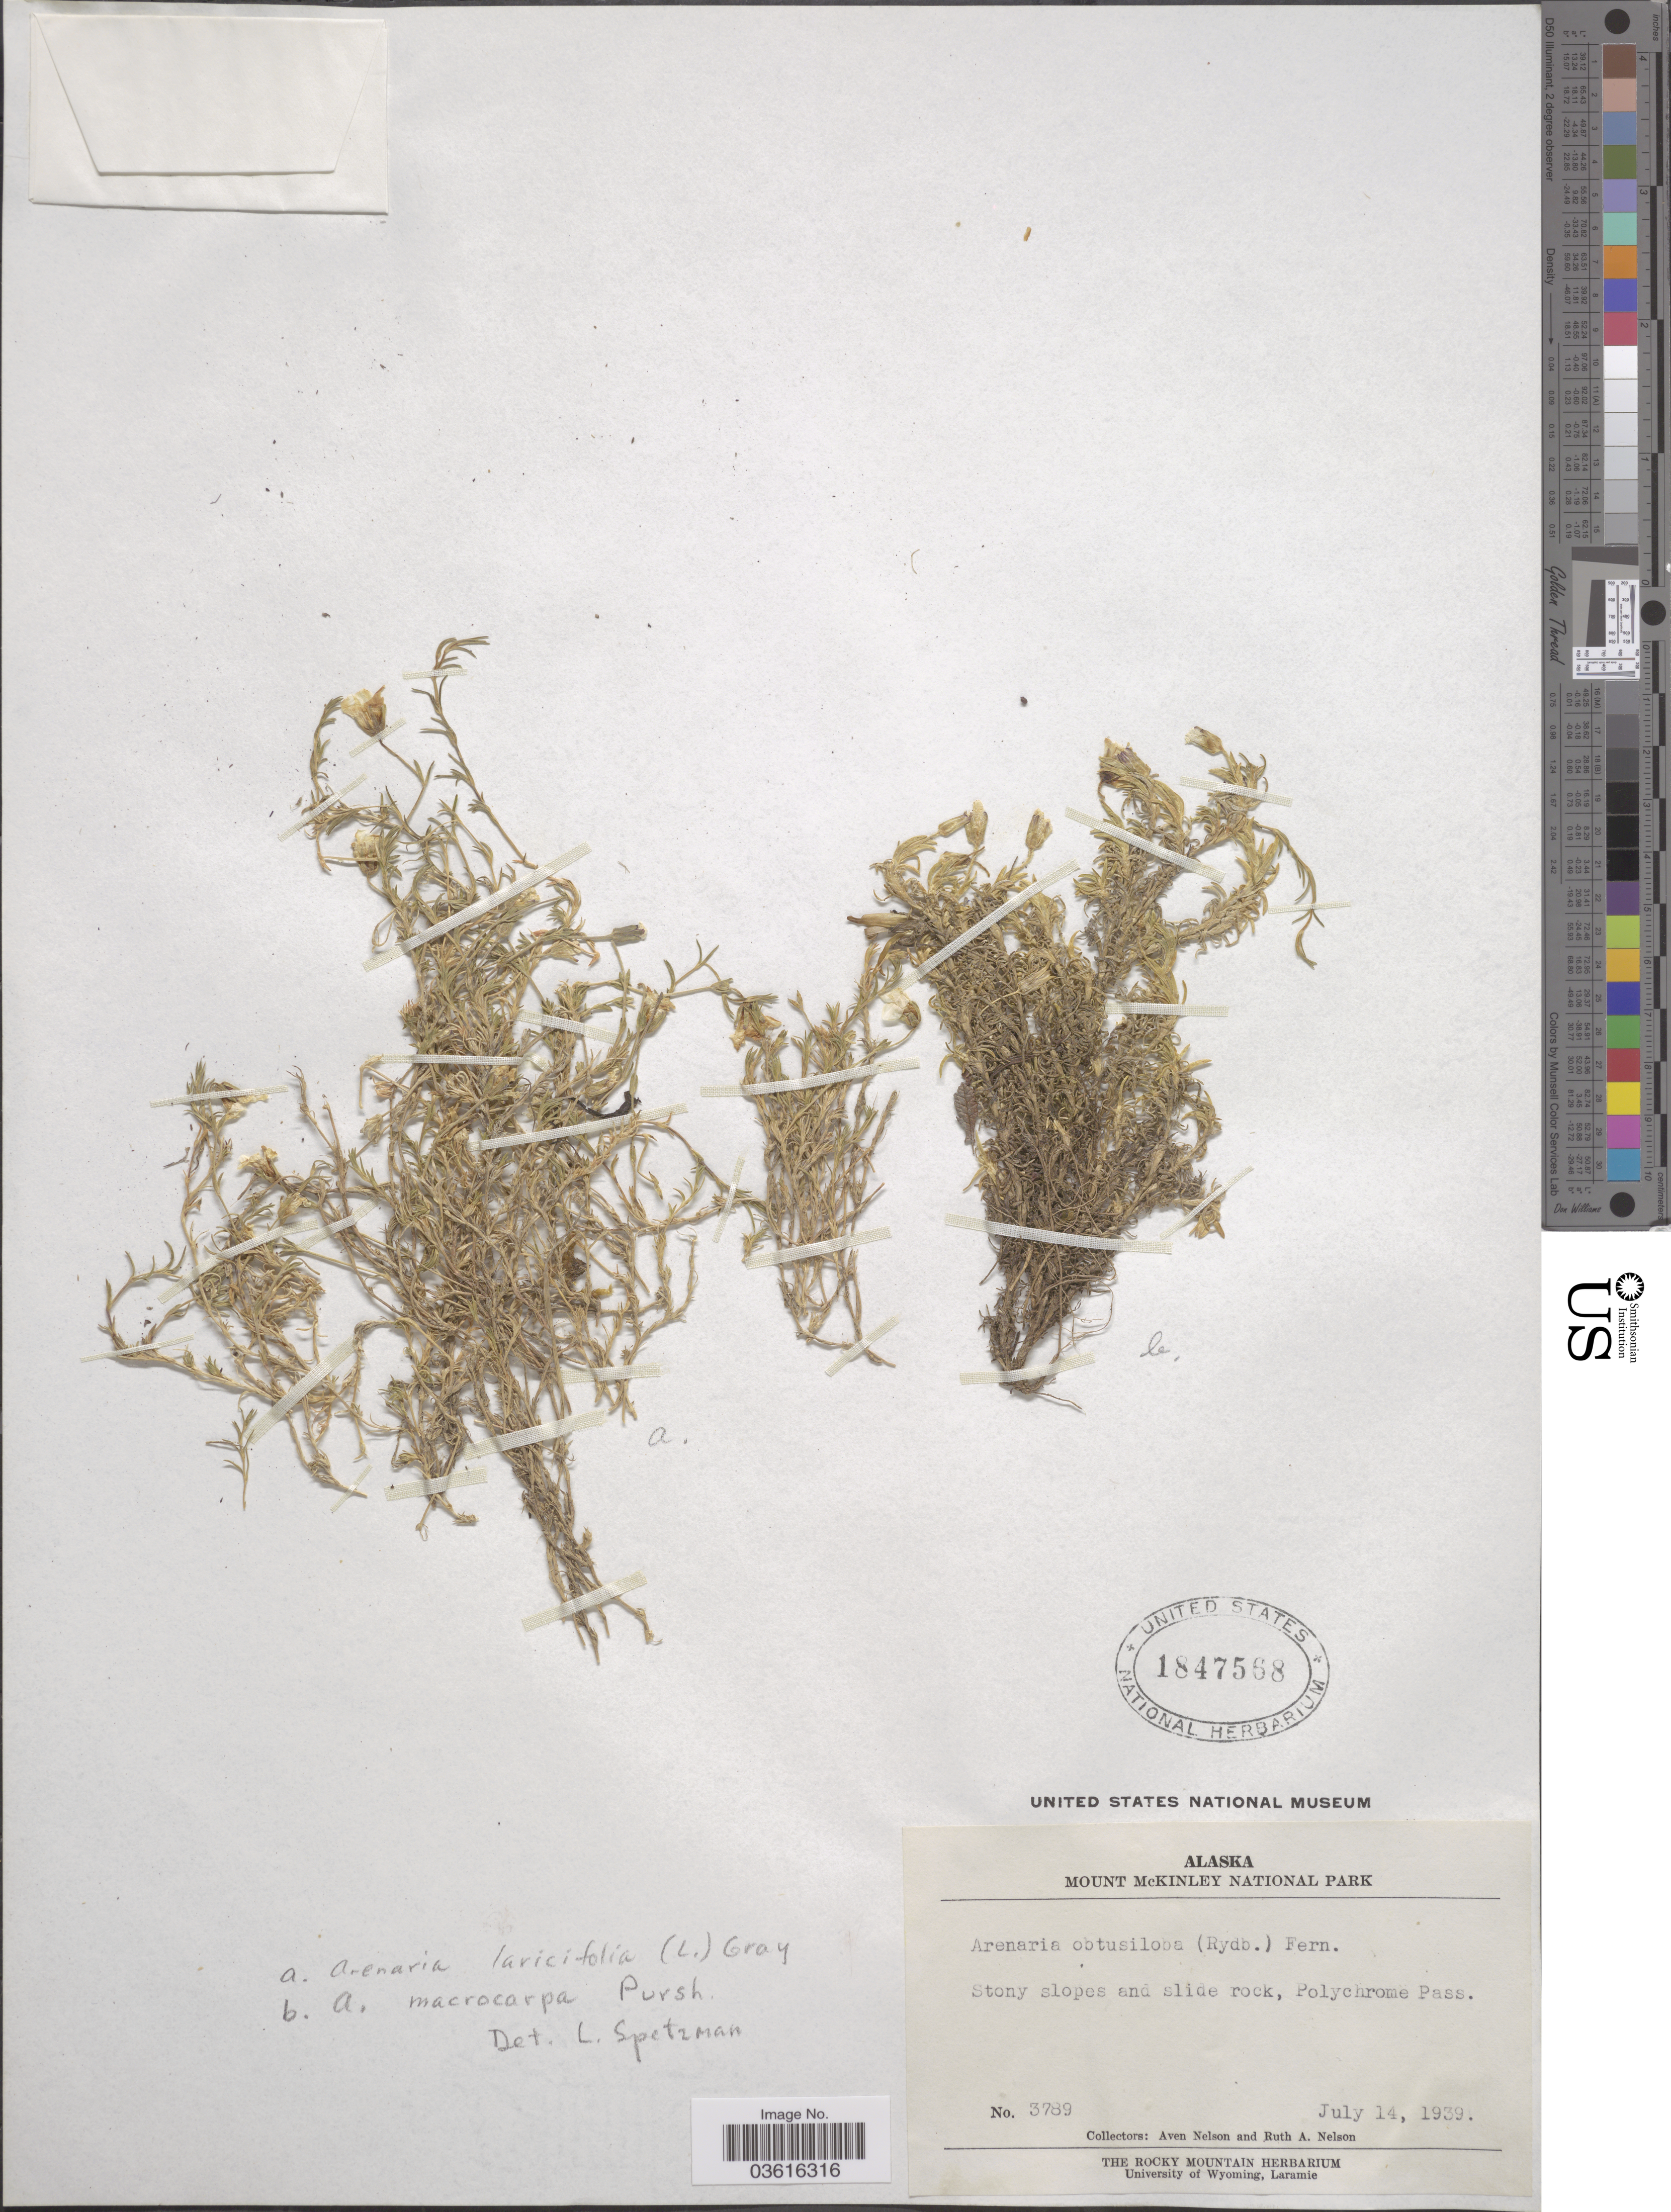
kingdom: Plantae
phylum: Tracheophyta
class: Magnoliopsida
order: Caryophyllales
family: Caryophyllaceae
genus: Cherleria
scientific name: Cherleria yukonensis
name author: (Hultén) A.J. Moore & Dillenb.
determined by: Strong, Mark T., (BOT), Smithsonian Institution - National Museum of Natural History (UNITED STATES)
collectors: A. Nelson & R. A. Nelson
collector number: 3789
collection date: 1939-07-14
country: United States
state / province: Alaska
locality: Mount McKinley National Park. Stony slopes and slide rock, Polychrome Pass.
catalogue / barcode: US 1847568